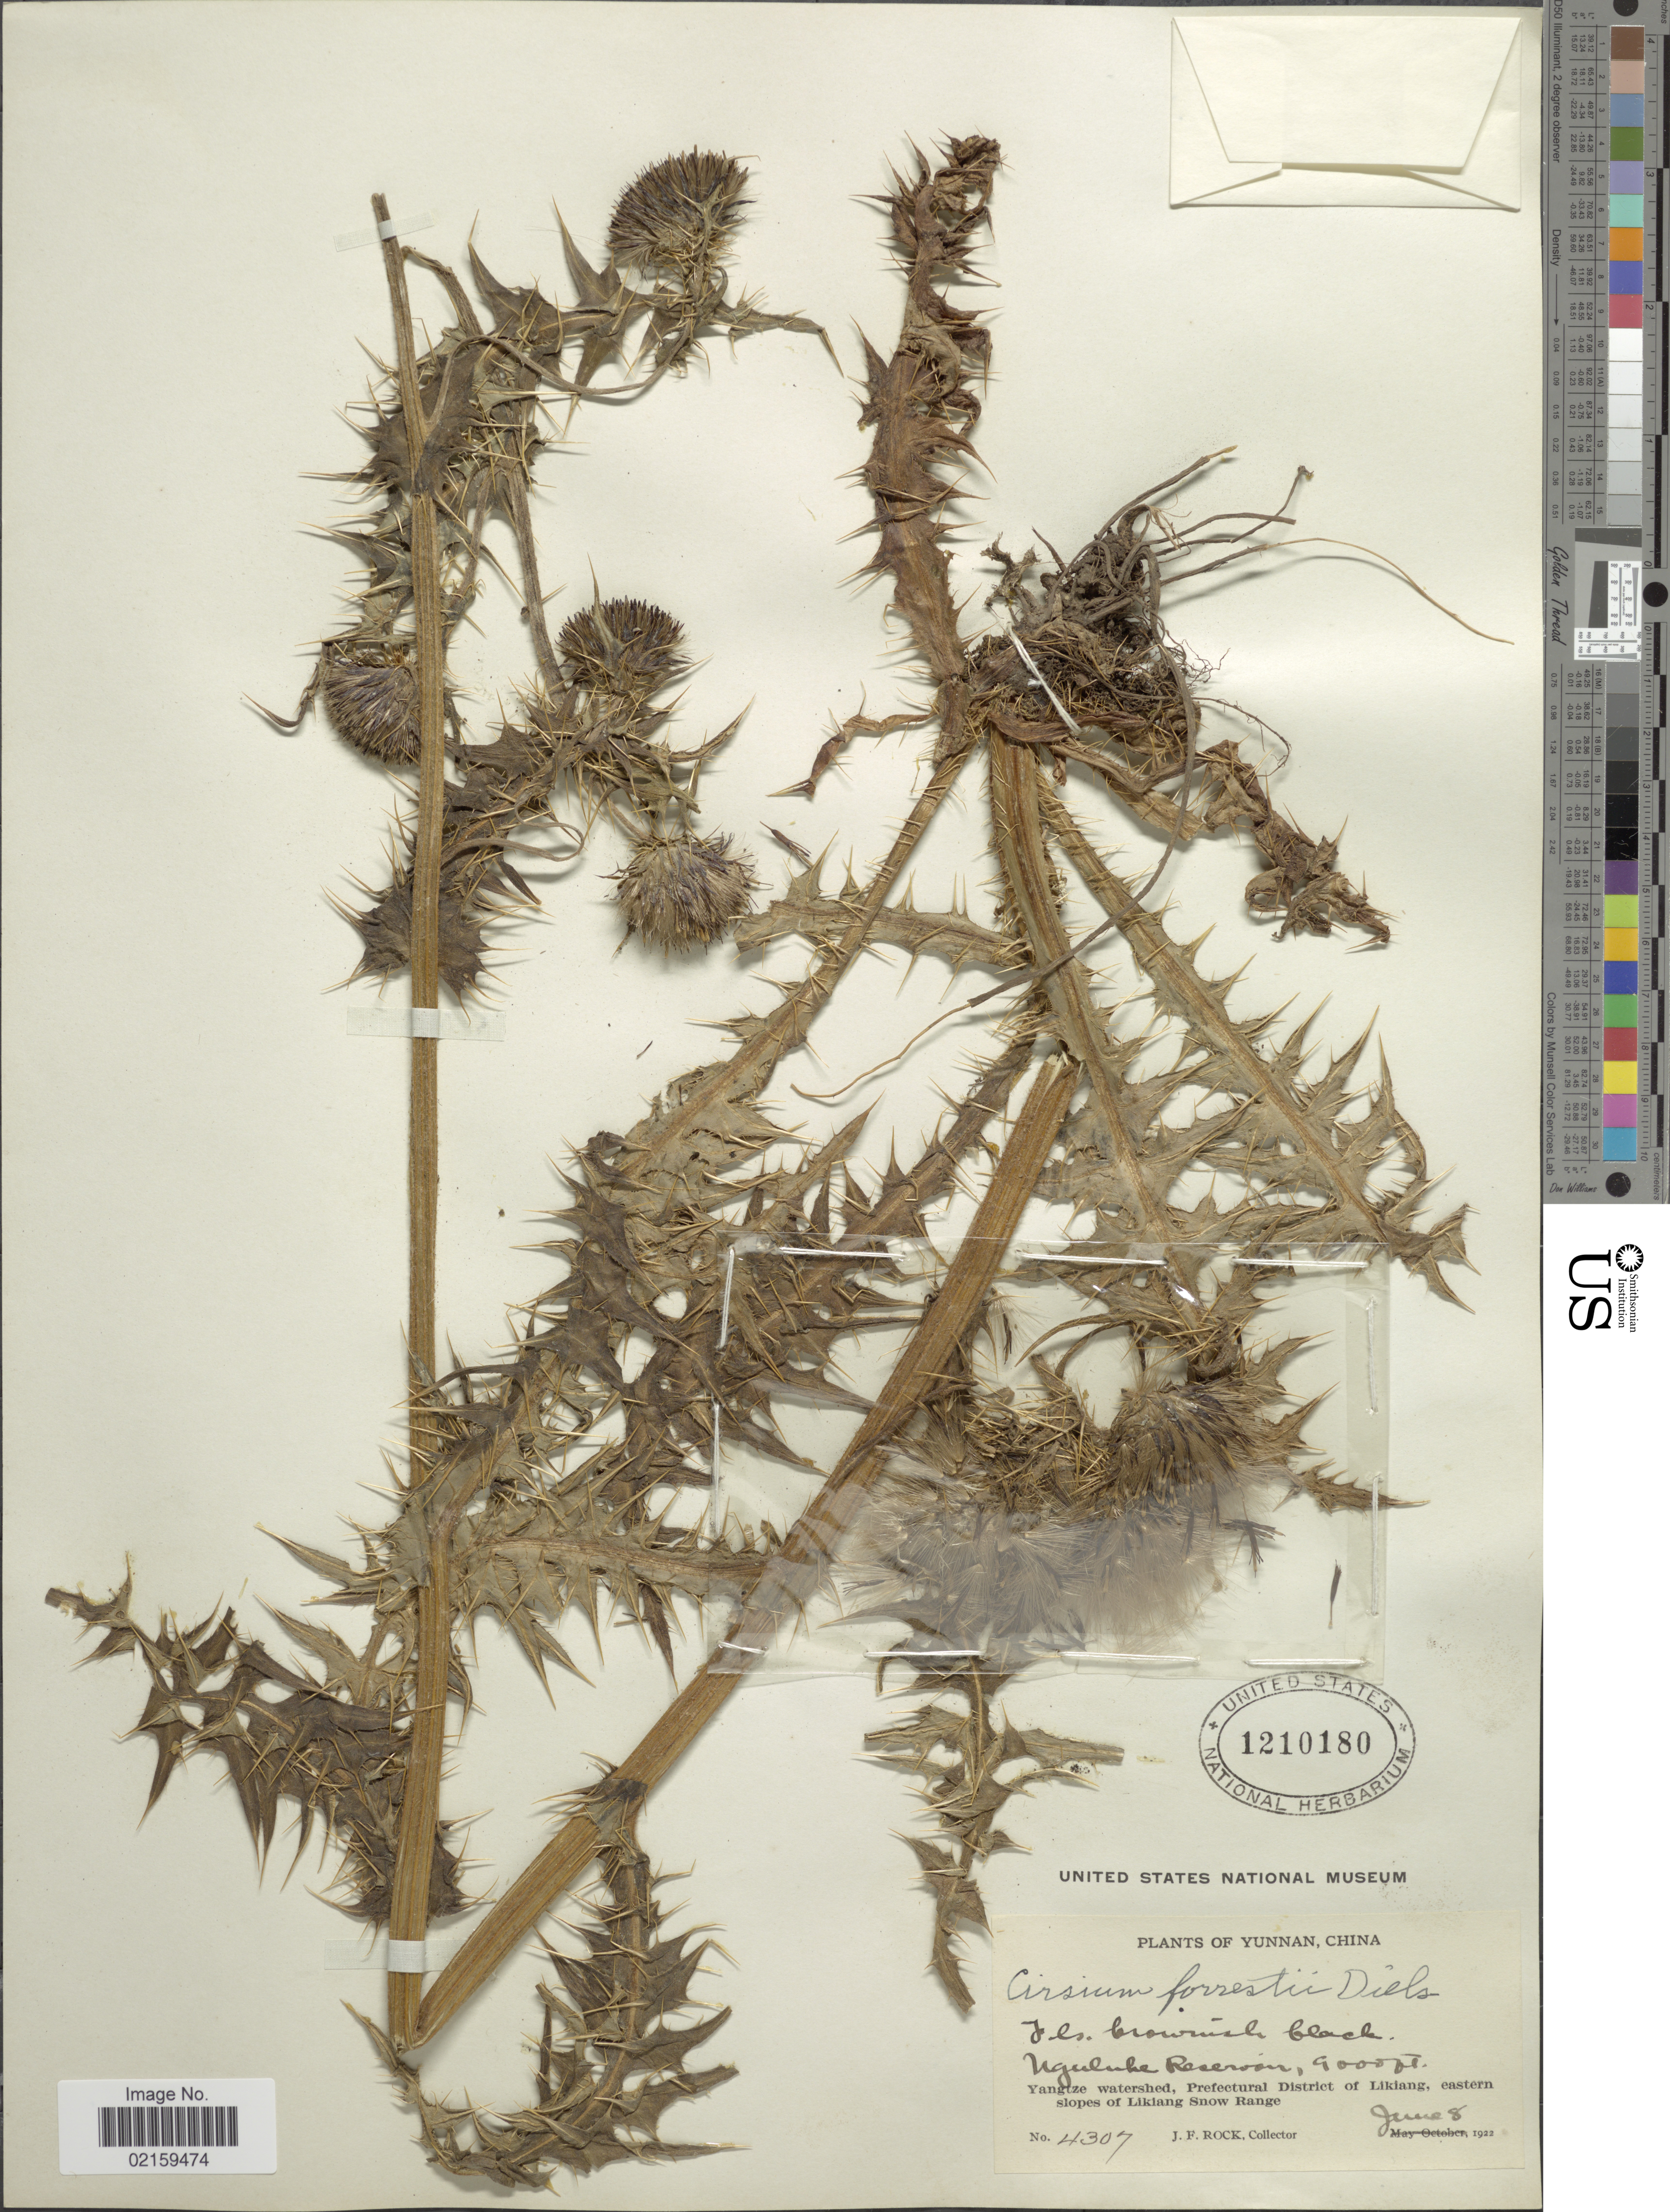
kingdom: Plantae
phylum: Tracheophyta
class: Magnoliopsida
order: Asterales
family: Asteraceae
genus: Cirsium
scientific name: Cirsium henryi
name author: (Franch.) Diels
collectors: J. Rock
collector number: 4307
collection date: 1922-06-08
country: China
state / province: Yunnan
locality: Yunnan, Yangtze watershed, Prefectural District of Likiang, eastern slopes of Likiang Snow Range. Nguluhe Reservoir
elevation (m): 2743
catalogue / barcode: US 1210180